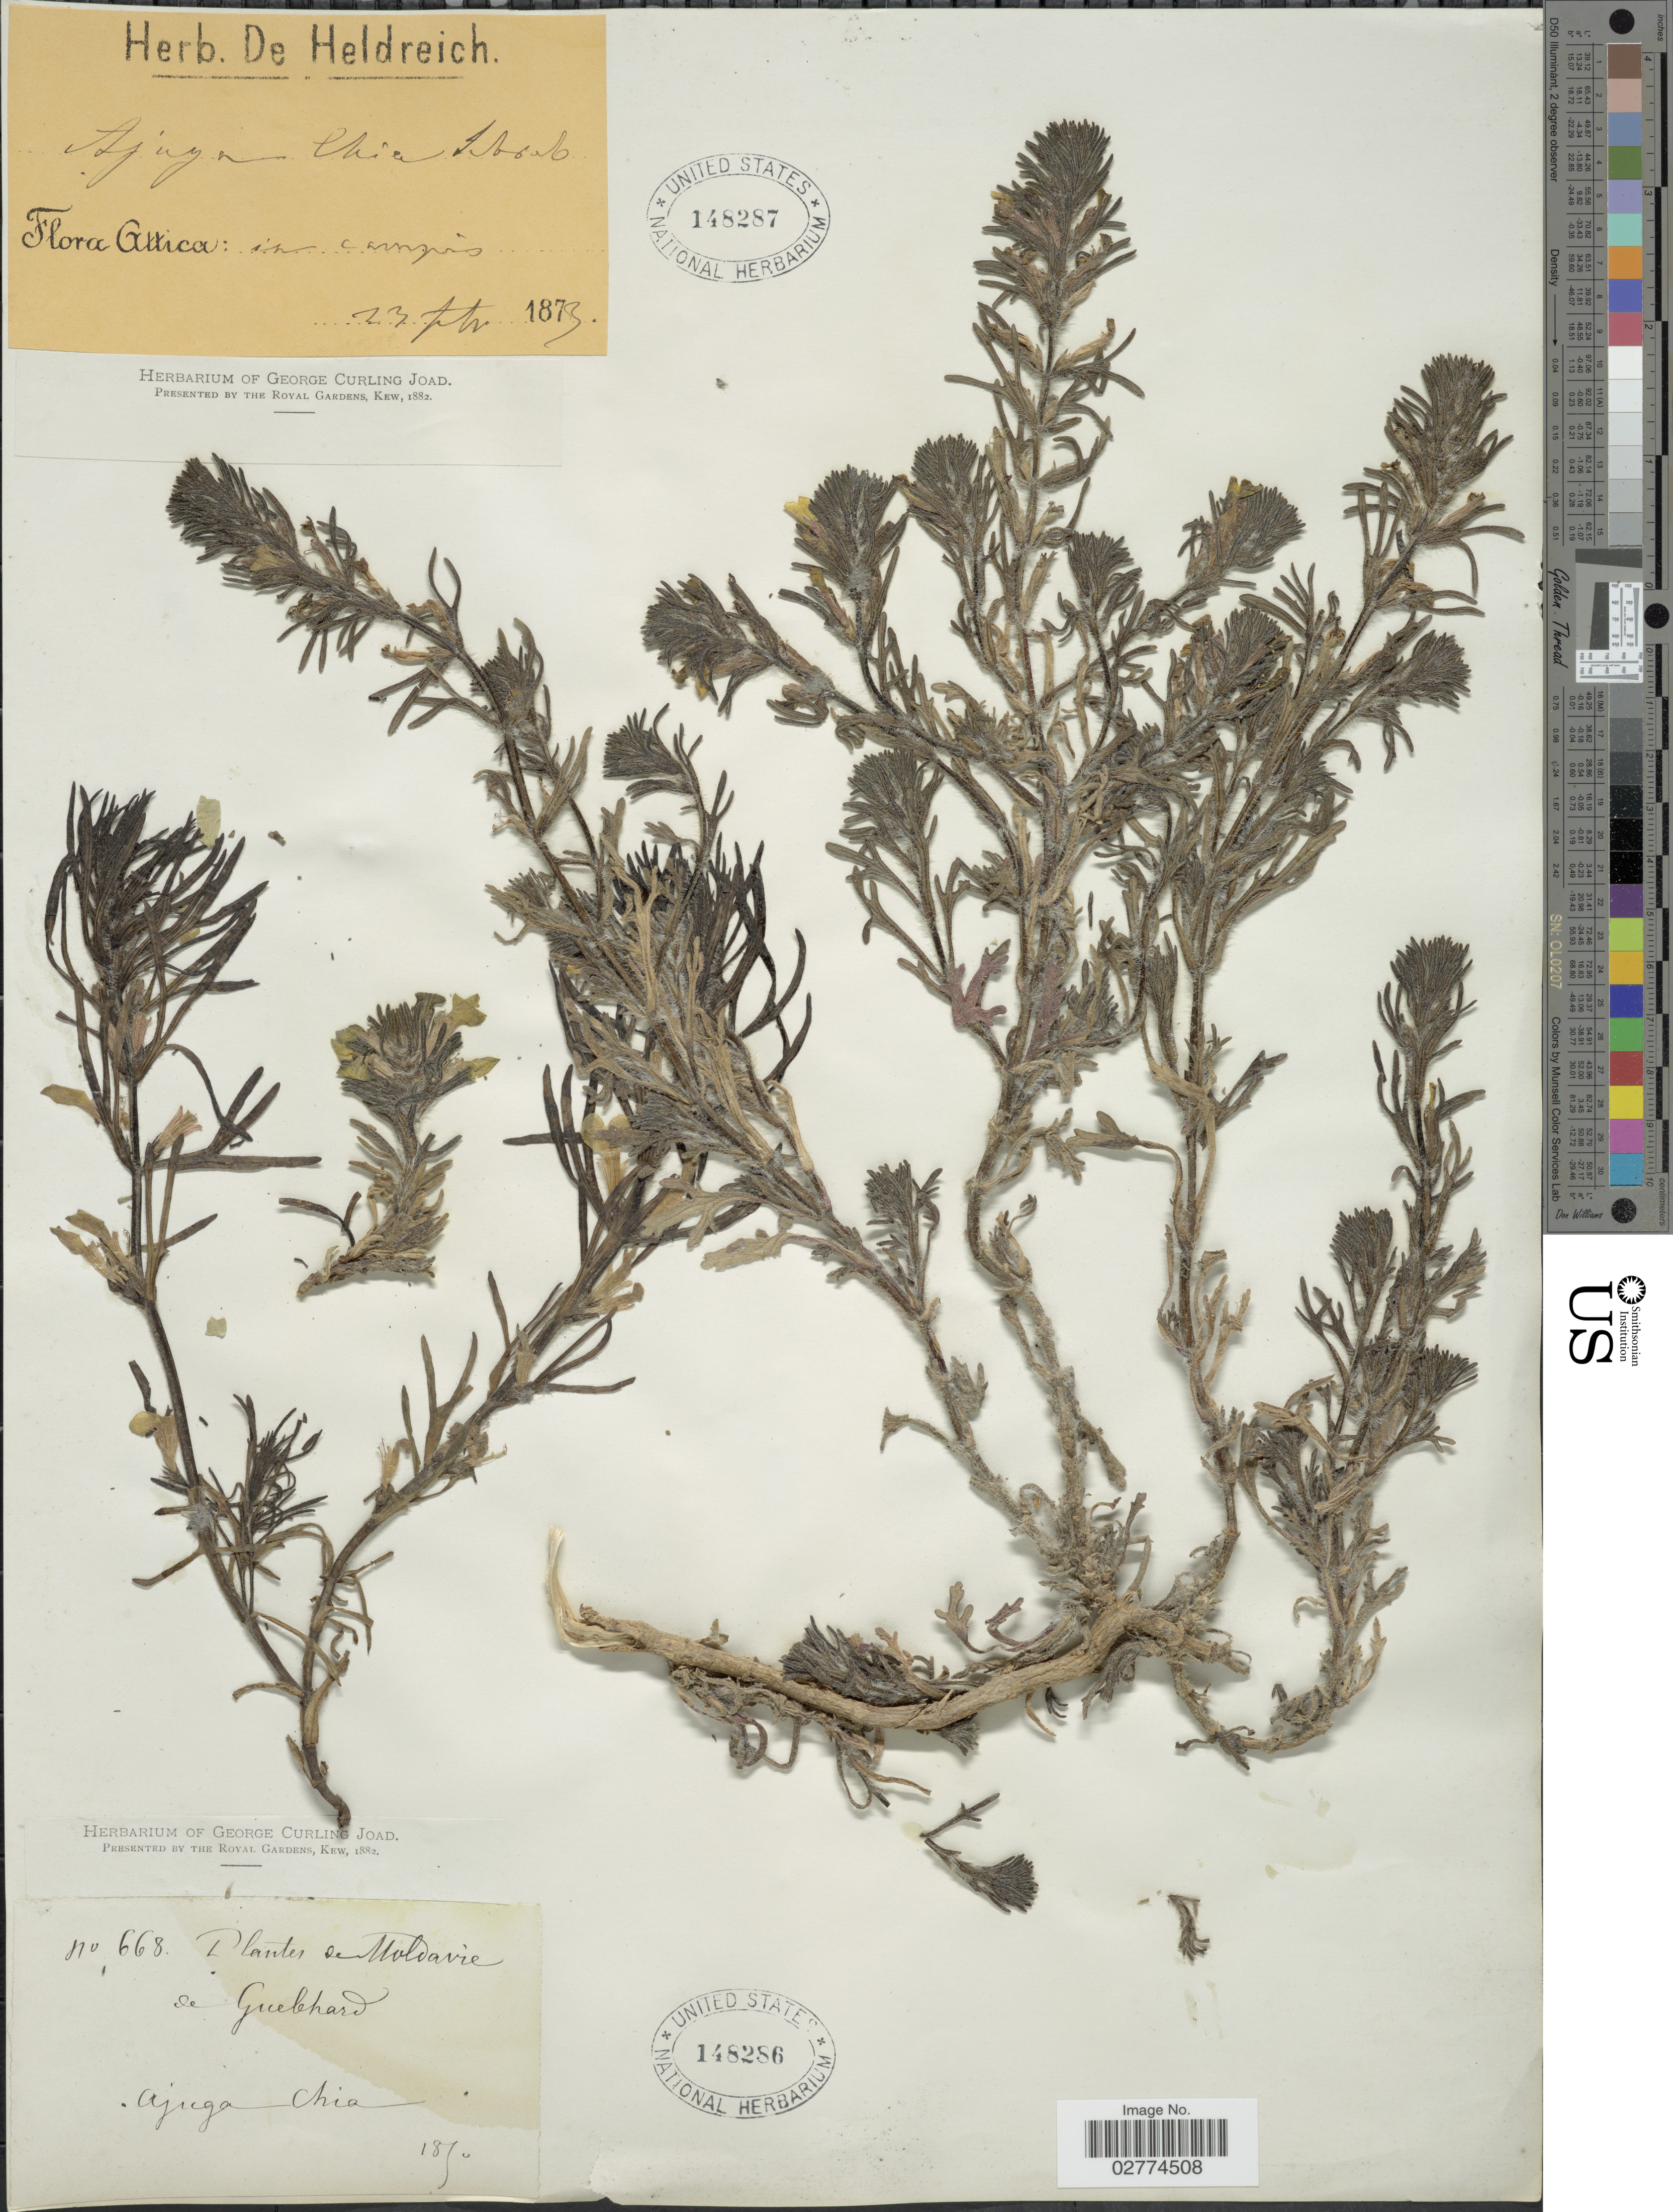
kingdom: Plantae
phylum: Tracheophyta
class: Magnoliopsida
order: Lamiales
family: Lamiaceae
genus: Ajuga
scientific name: Ajuga chia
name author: Schreb.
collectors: ex herb. George Curling Joad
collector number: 668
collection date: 1850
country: Moldova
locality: Guebhard.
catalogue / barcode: US 148286